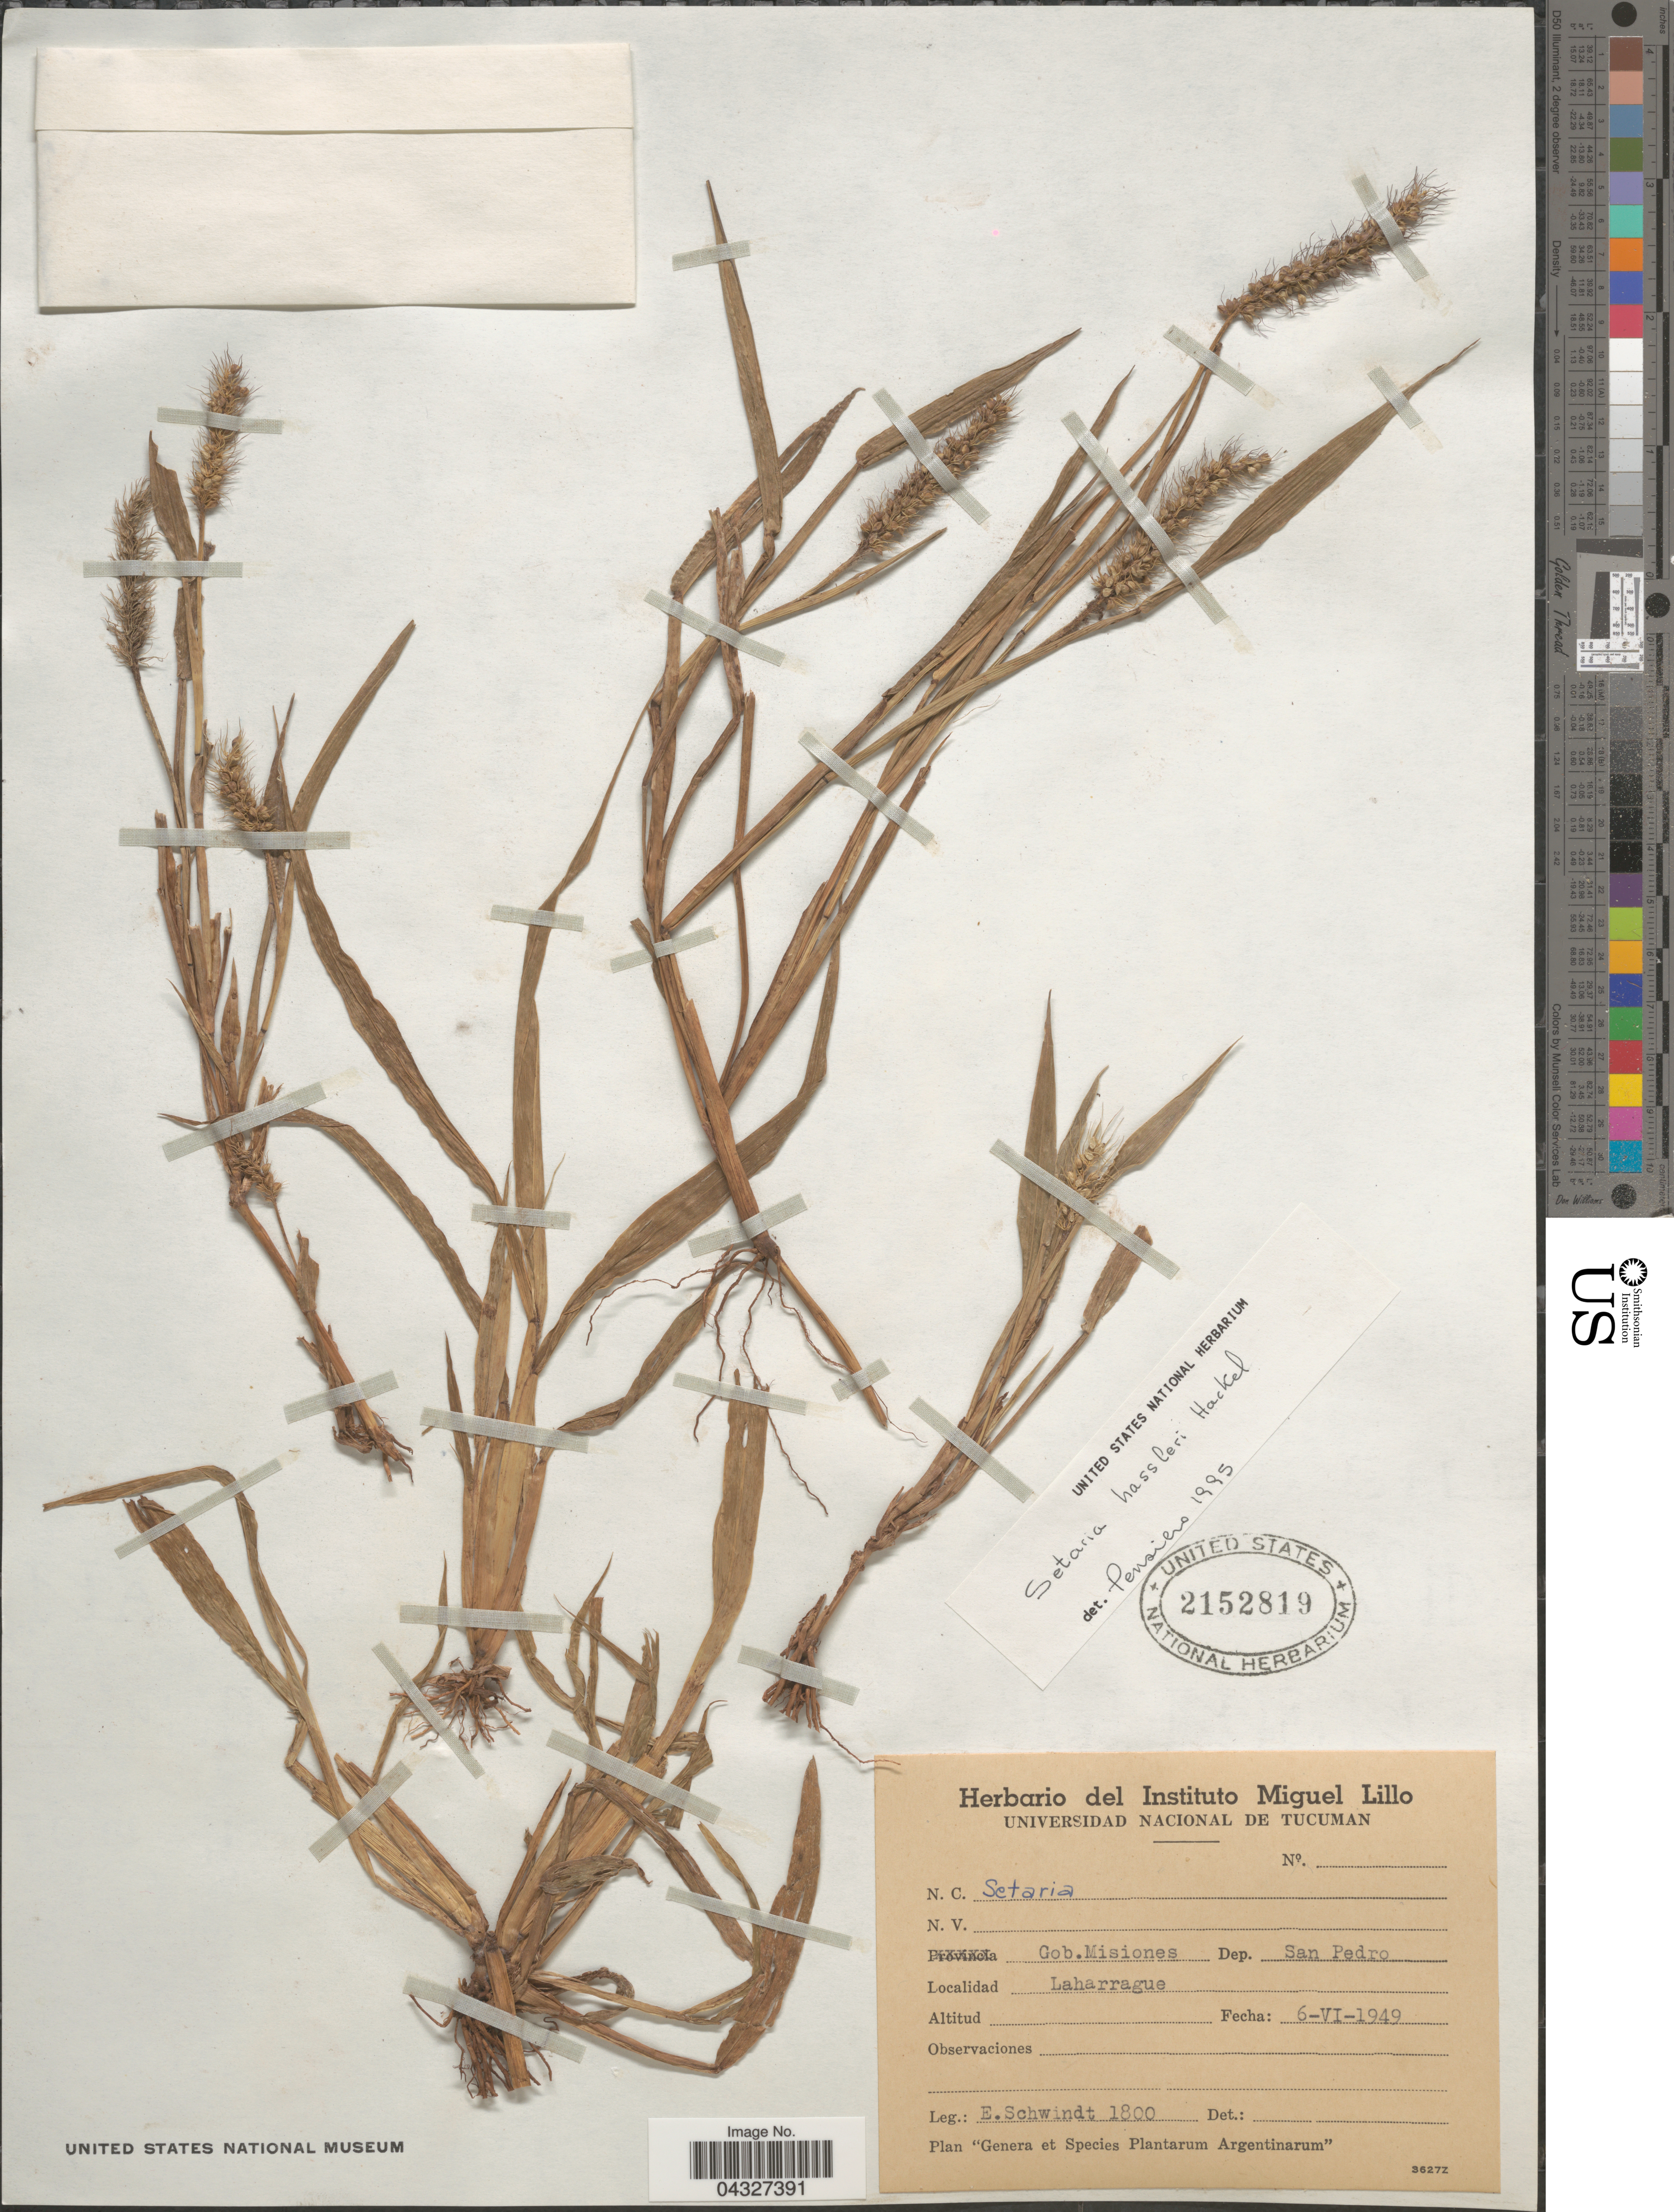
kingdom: Plantae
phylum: Tracheophyta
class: Liliopsida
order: Poales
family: Poaceae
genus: Setaria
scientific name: Setaria hassleri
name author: Hack. in Chodat & Hassl.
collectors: E. Schwindt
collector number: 1800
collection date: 1949-06-06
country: Argentina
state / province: Misiones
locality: Gob. Misiones. Dep. San Pedro. Laharrague.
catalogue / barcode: US 2152819